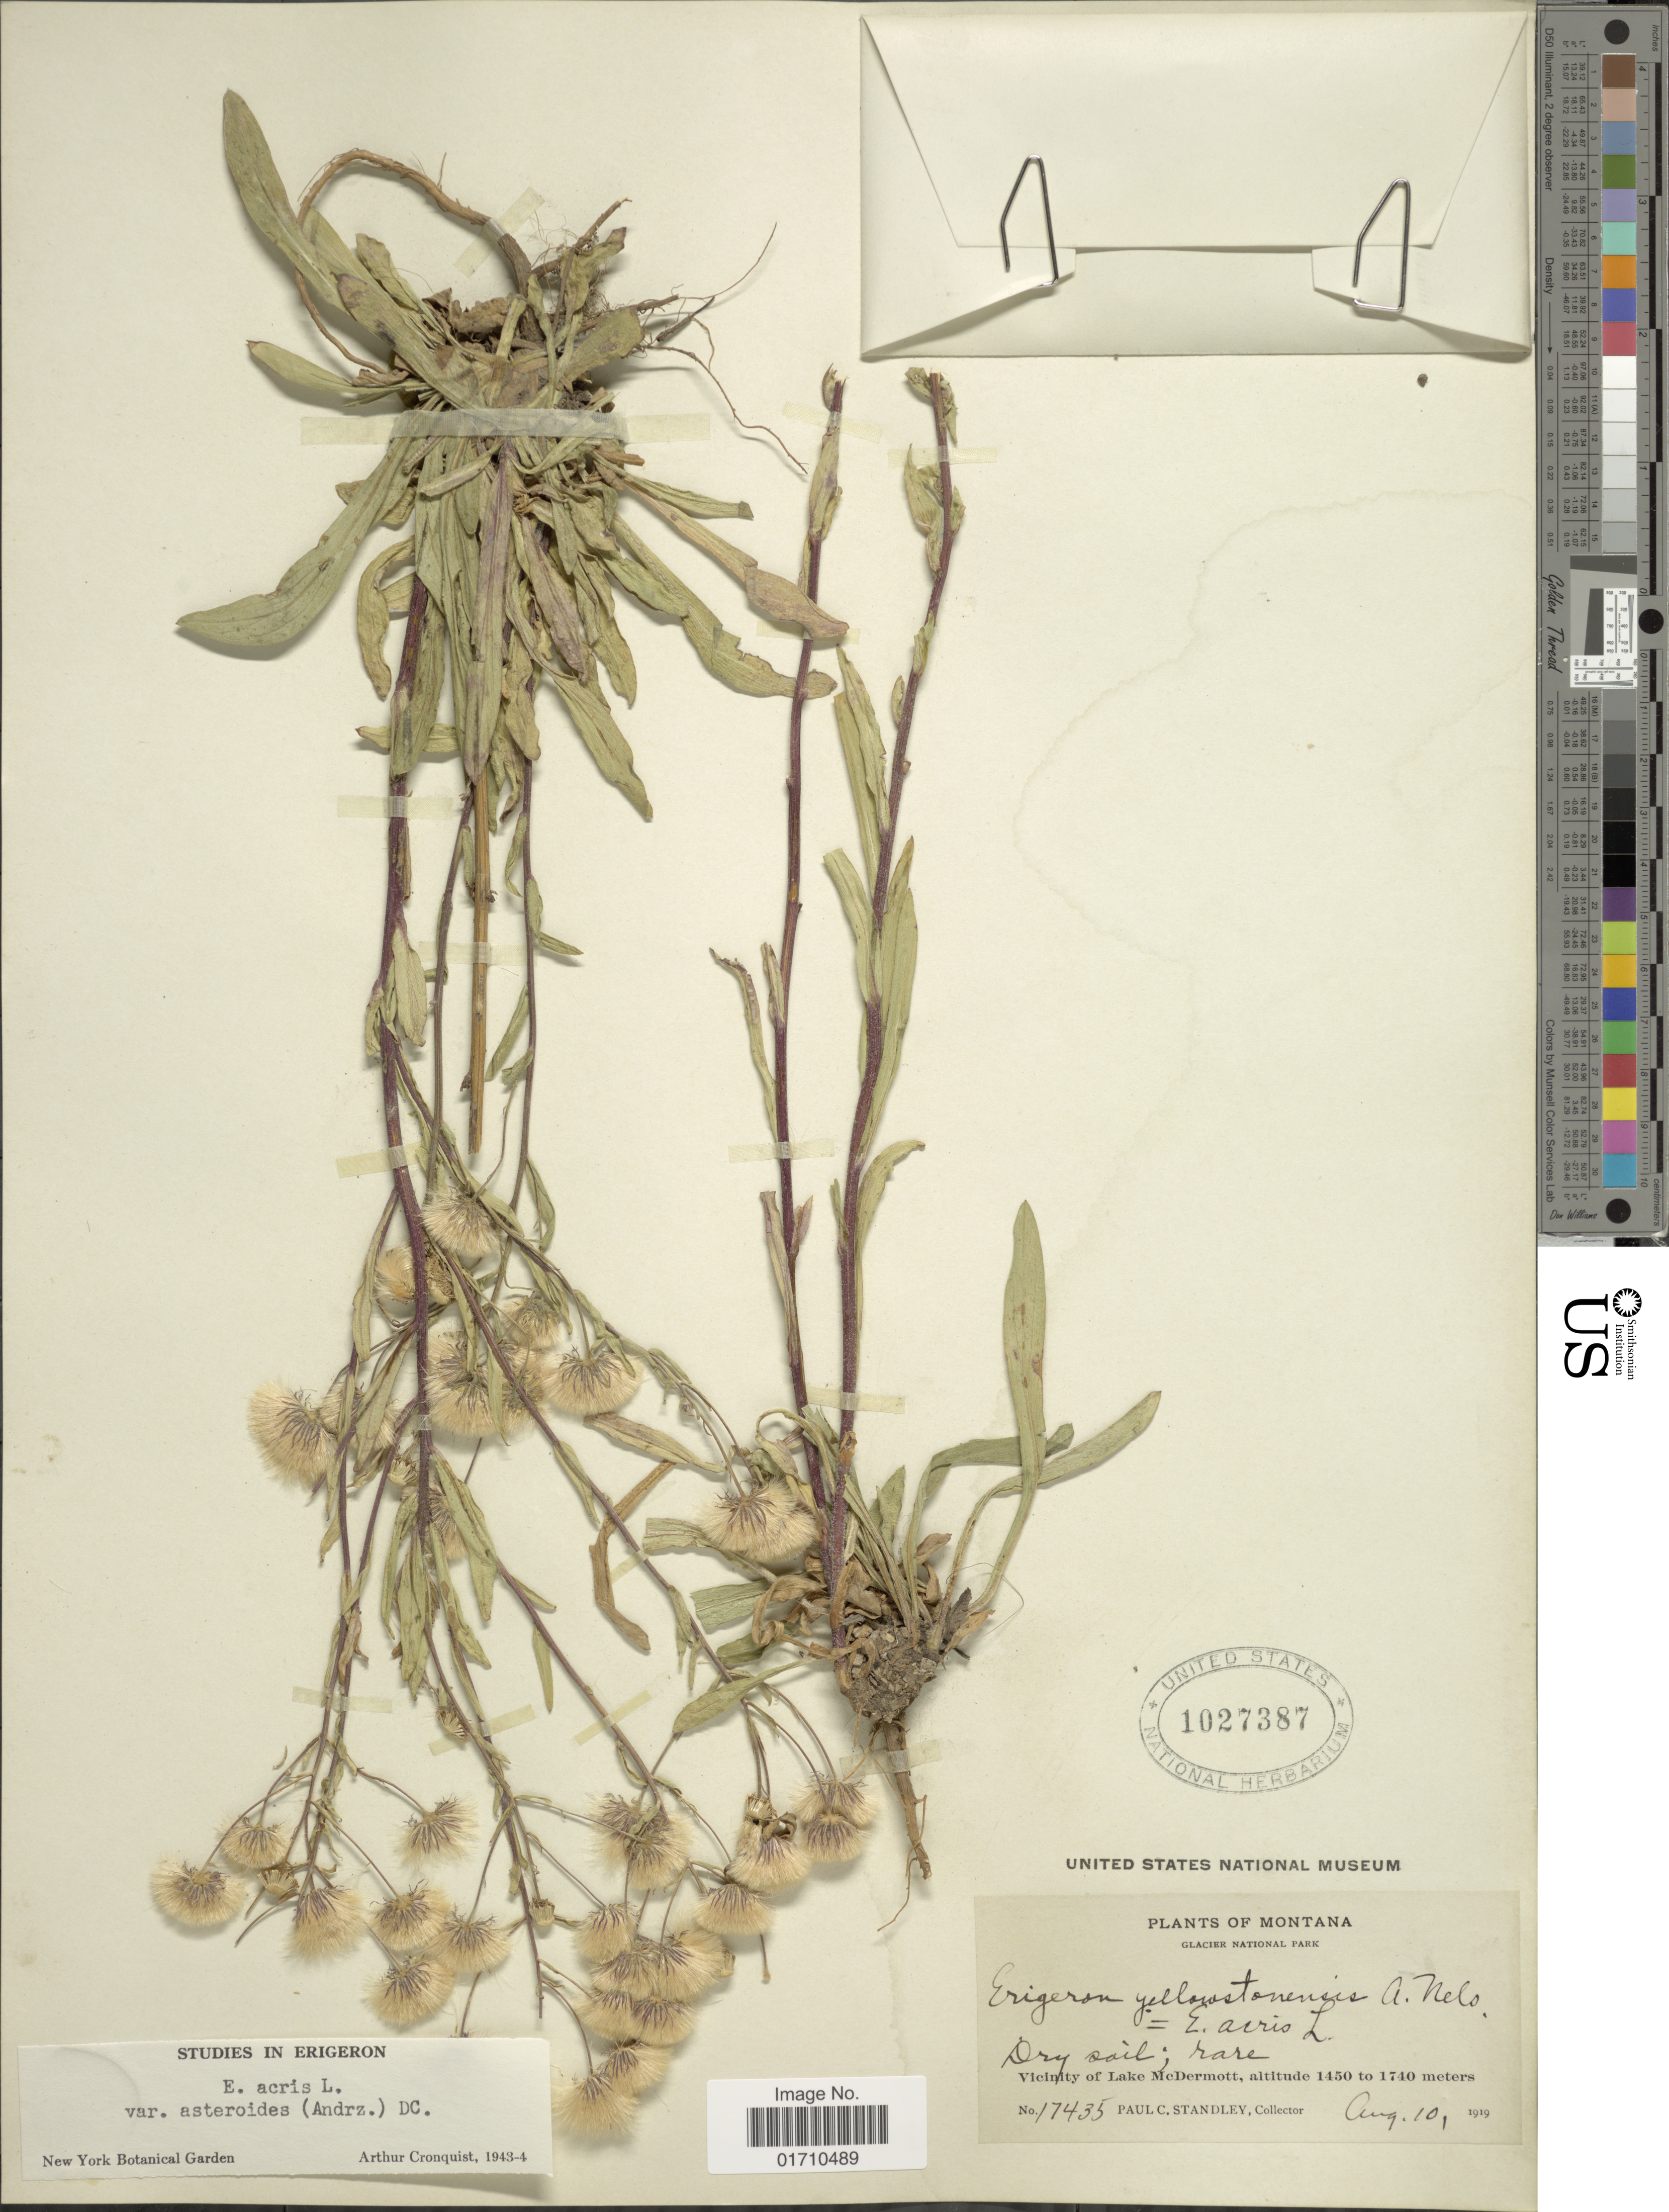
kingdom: Plantae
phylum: Tracheophyta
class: Magnoliopsida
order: Asterales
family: Asteraceae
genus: Erigeron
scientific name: Erigeron acris var. asteroides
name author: (Andrz.) DC.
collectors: P. C. Standley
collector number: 17435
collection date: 1919-08-10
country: United States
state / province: Montana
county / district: Glacier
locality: Glacier National Park, Dry soil; rare, Vicinity of Lake McDermott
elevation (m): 1450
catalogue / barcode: US 1027387